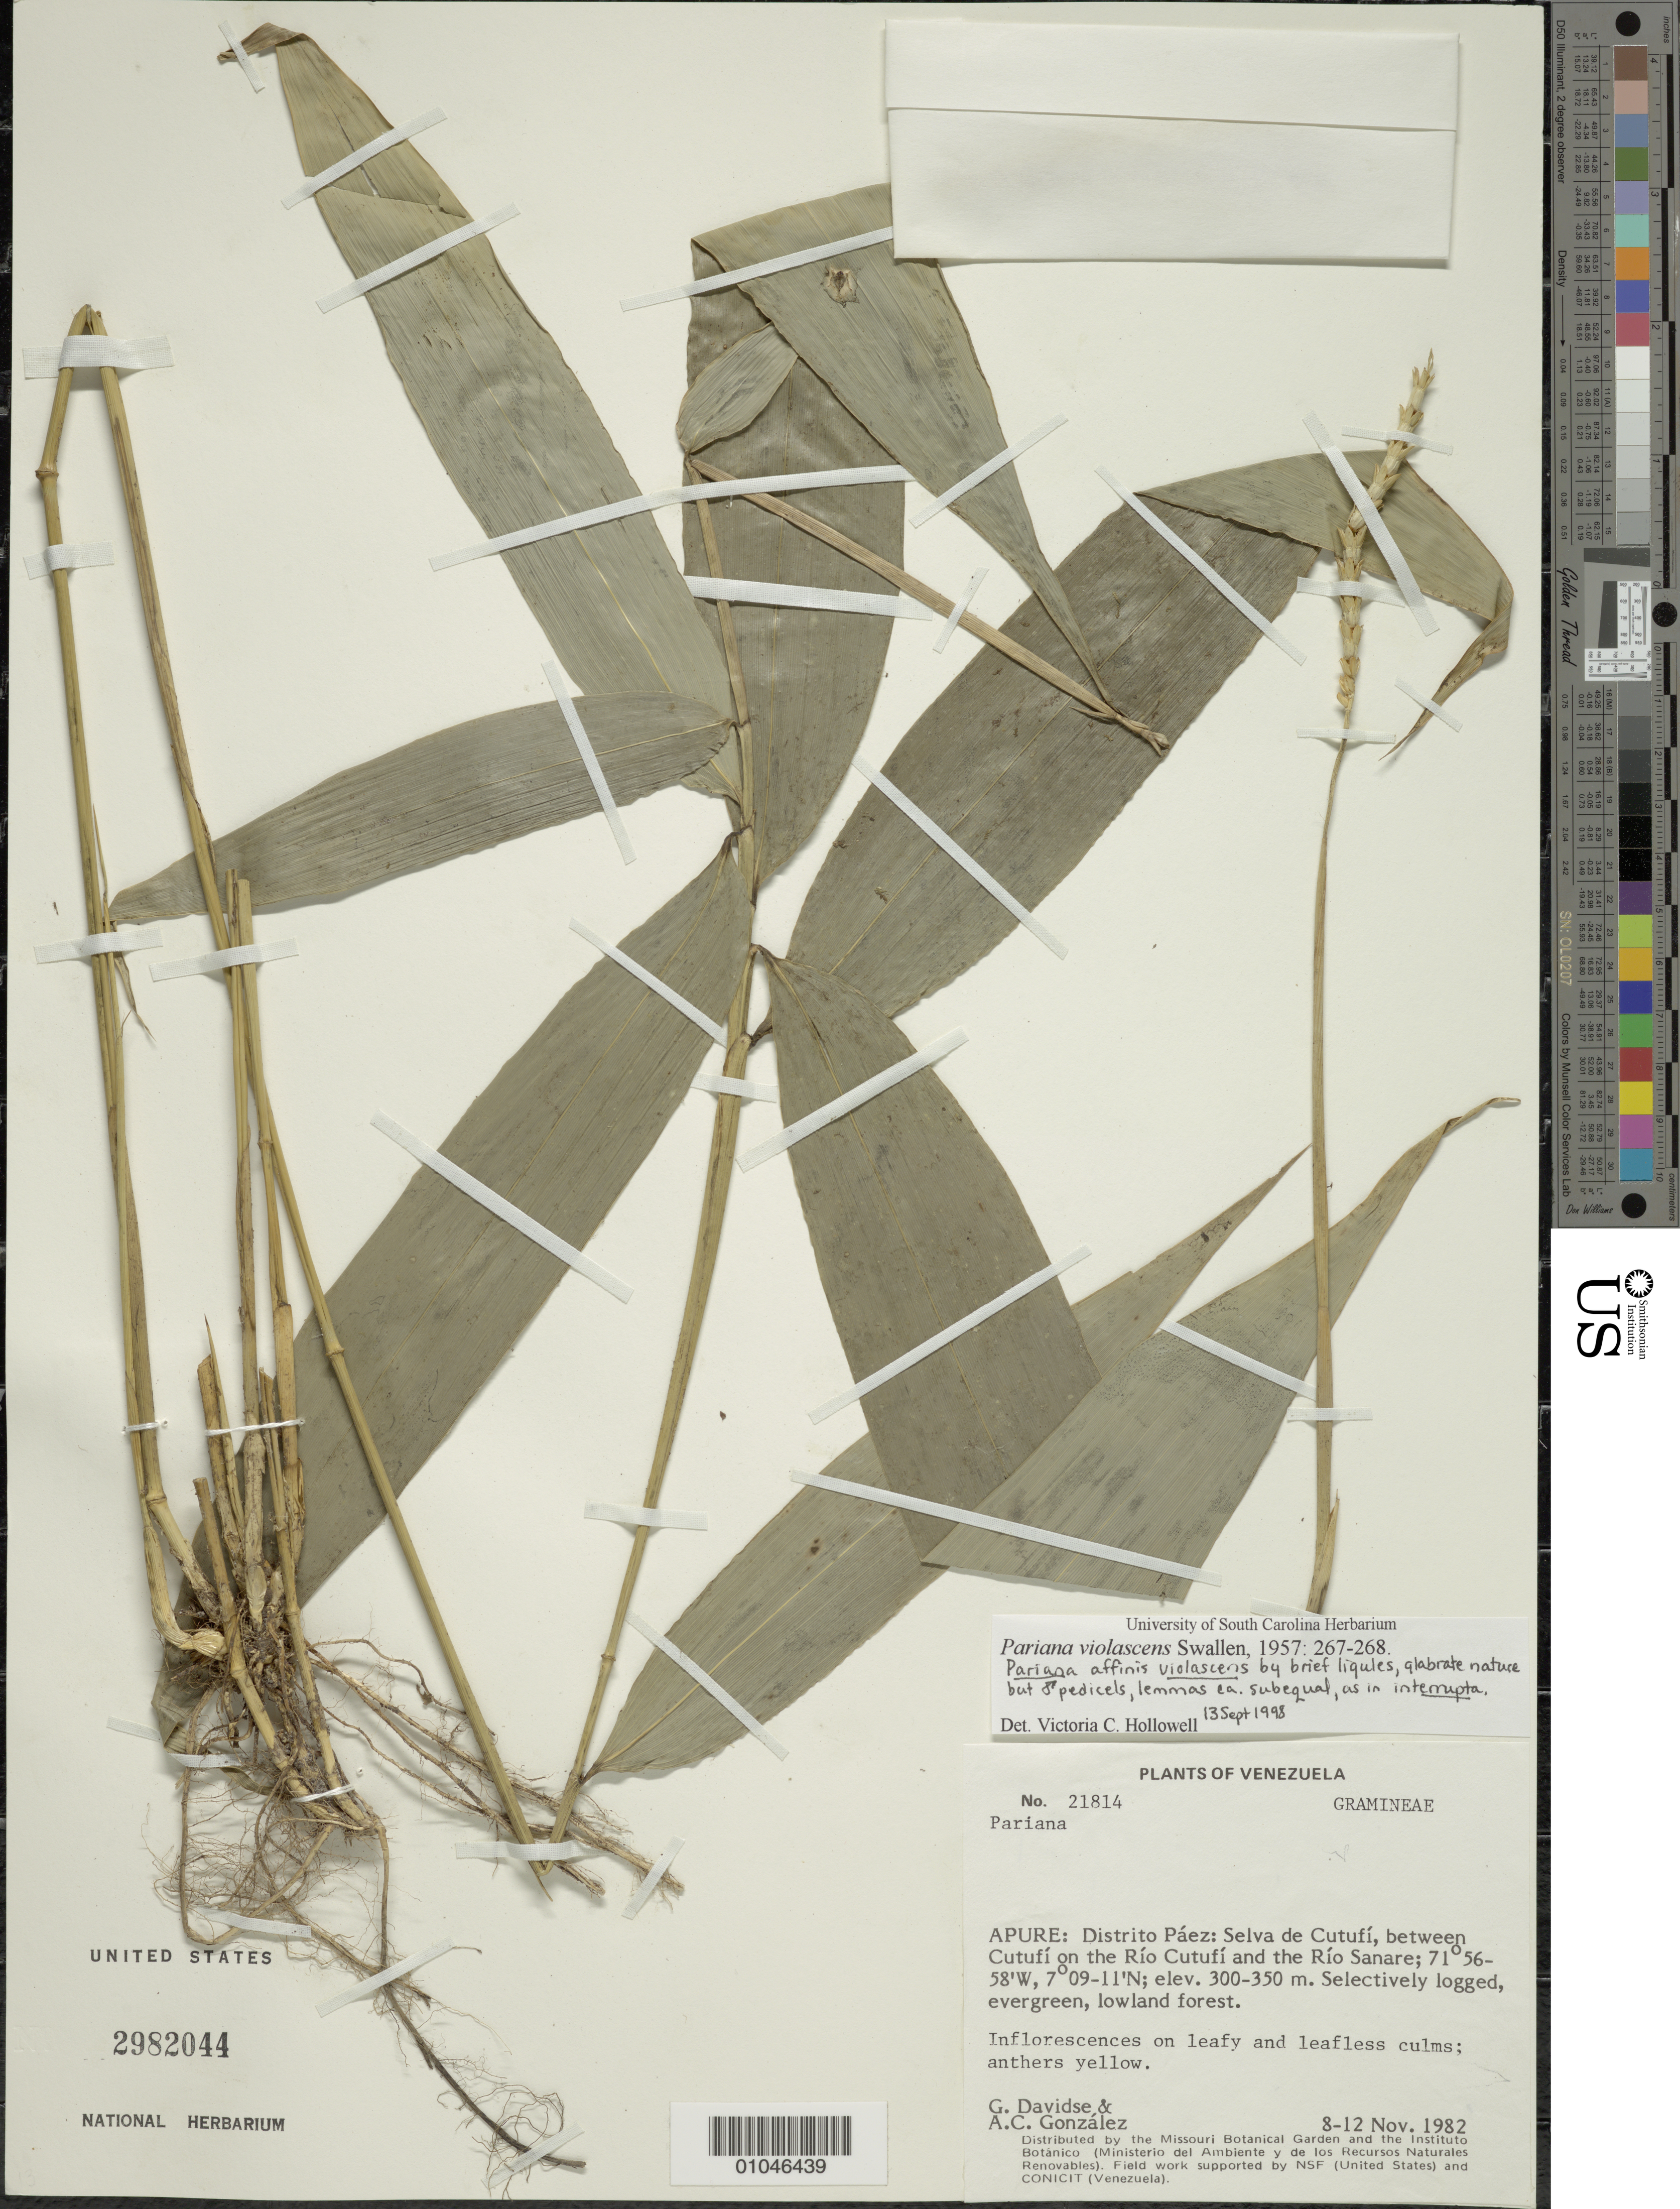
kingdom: Plantae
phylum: Tracheophyta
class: Liliopsida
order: Poales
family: Poaceae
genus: Pariana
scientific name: Pariana violascens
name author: Swallen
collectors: G. Davidse & A. C. González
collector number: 21814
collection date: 1982-11-08/1982-11-12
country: Venezuela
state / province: Apure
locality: Selva de Cutufi, between Cutufi on the Rio Cutufi and the Rio Sanare, Distrito Paez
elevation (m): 300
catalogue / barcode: US 2982044